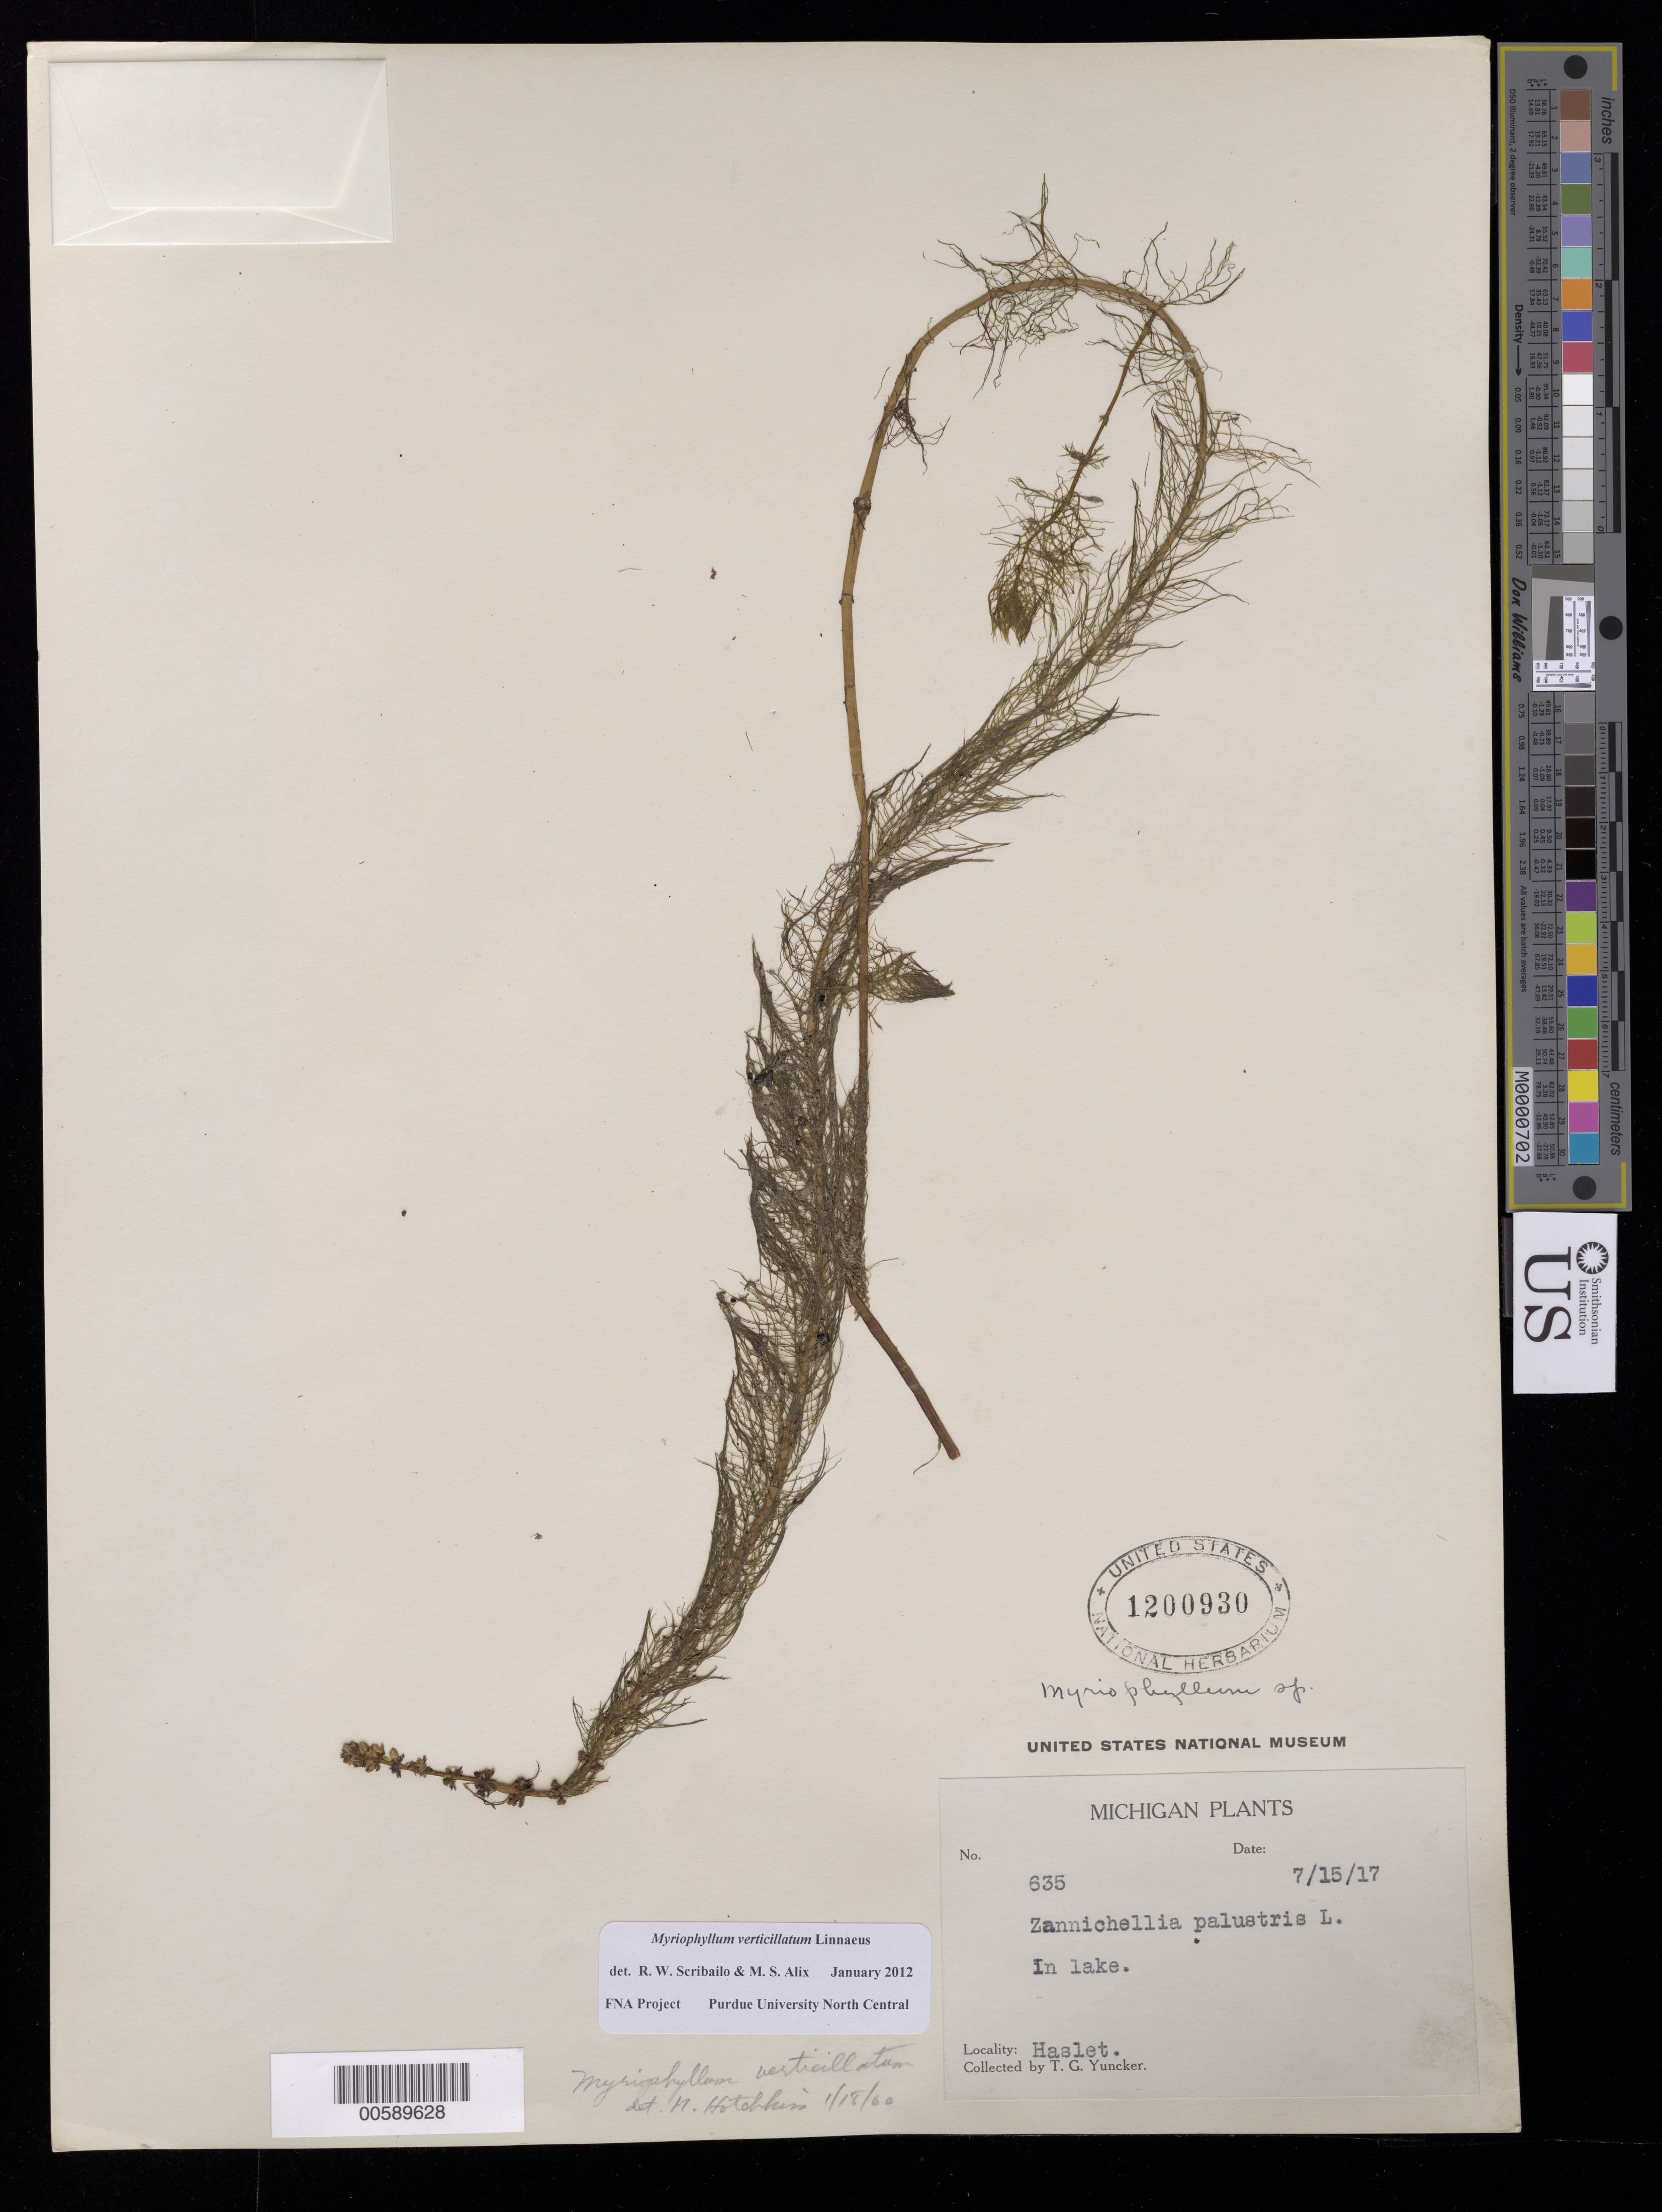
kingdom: Plantae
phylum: Tracheophyta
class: Magnoliopsida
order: Saxifragales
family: Haloragaceae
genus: Myriophyllum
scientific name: Myriophyllum verticillatum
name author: L.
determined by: Scribailo, R. W.; Alix, M. S.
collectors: T. G. Yuncker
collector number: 635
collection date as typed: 15 Jul 1917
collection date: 1917-07-15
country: United States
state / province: Michigan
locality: Haslet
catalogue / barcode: US 1200930